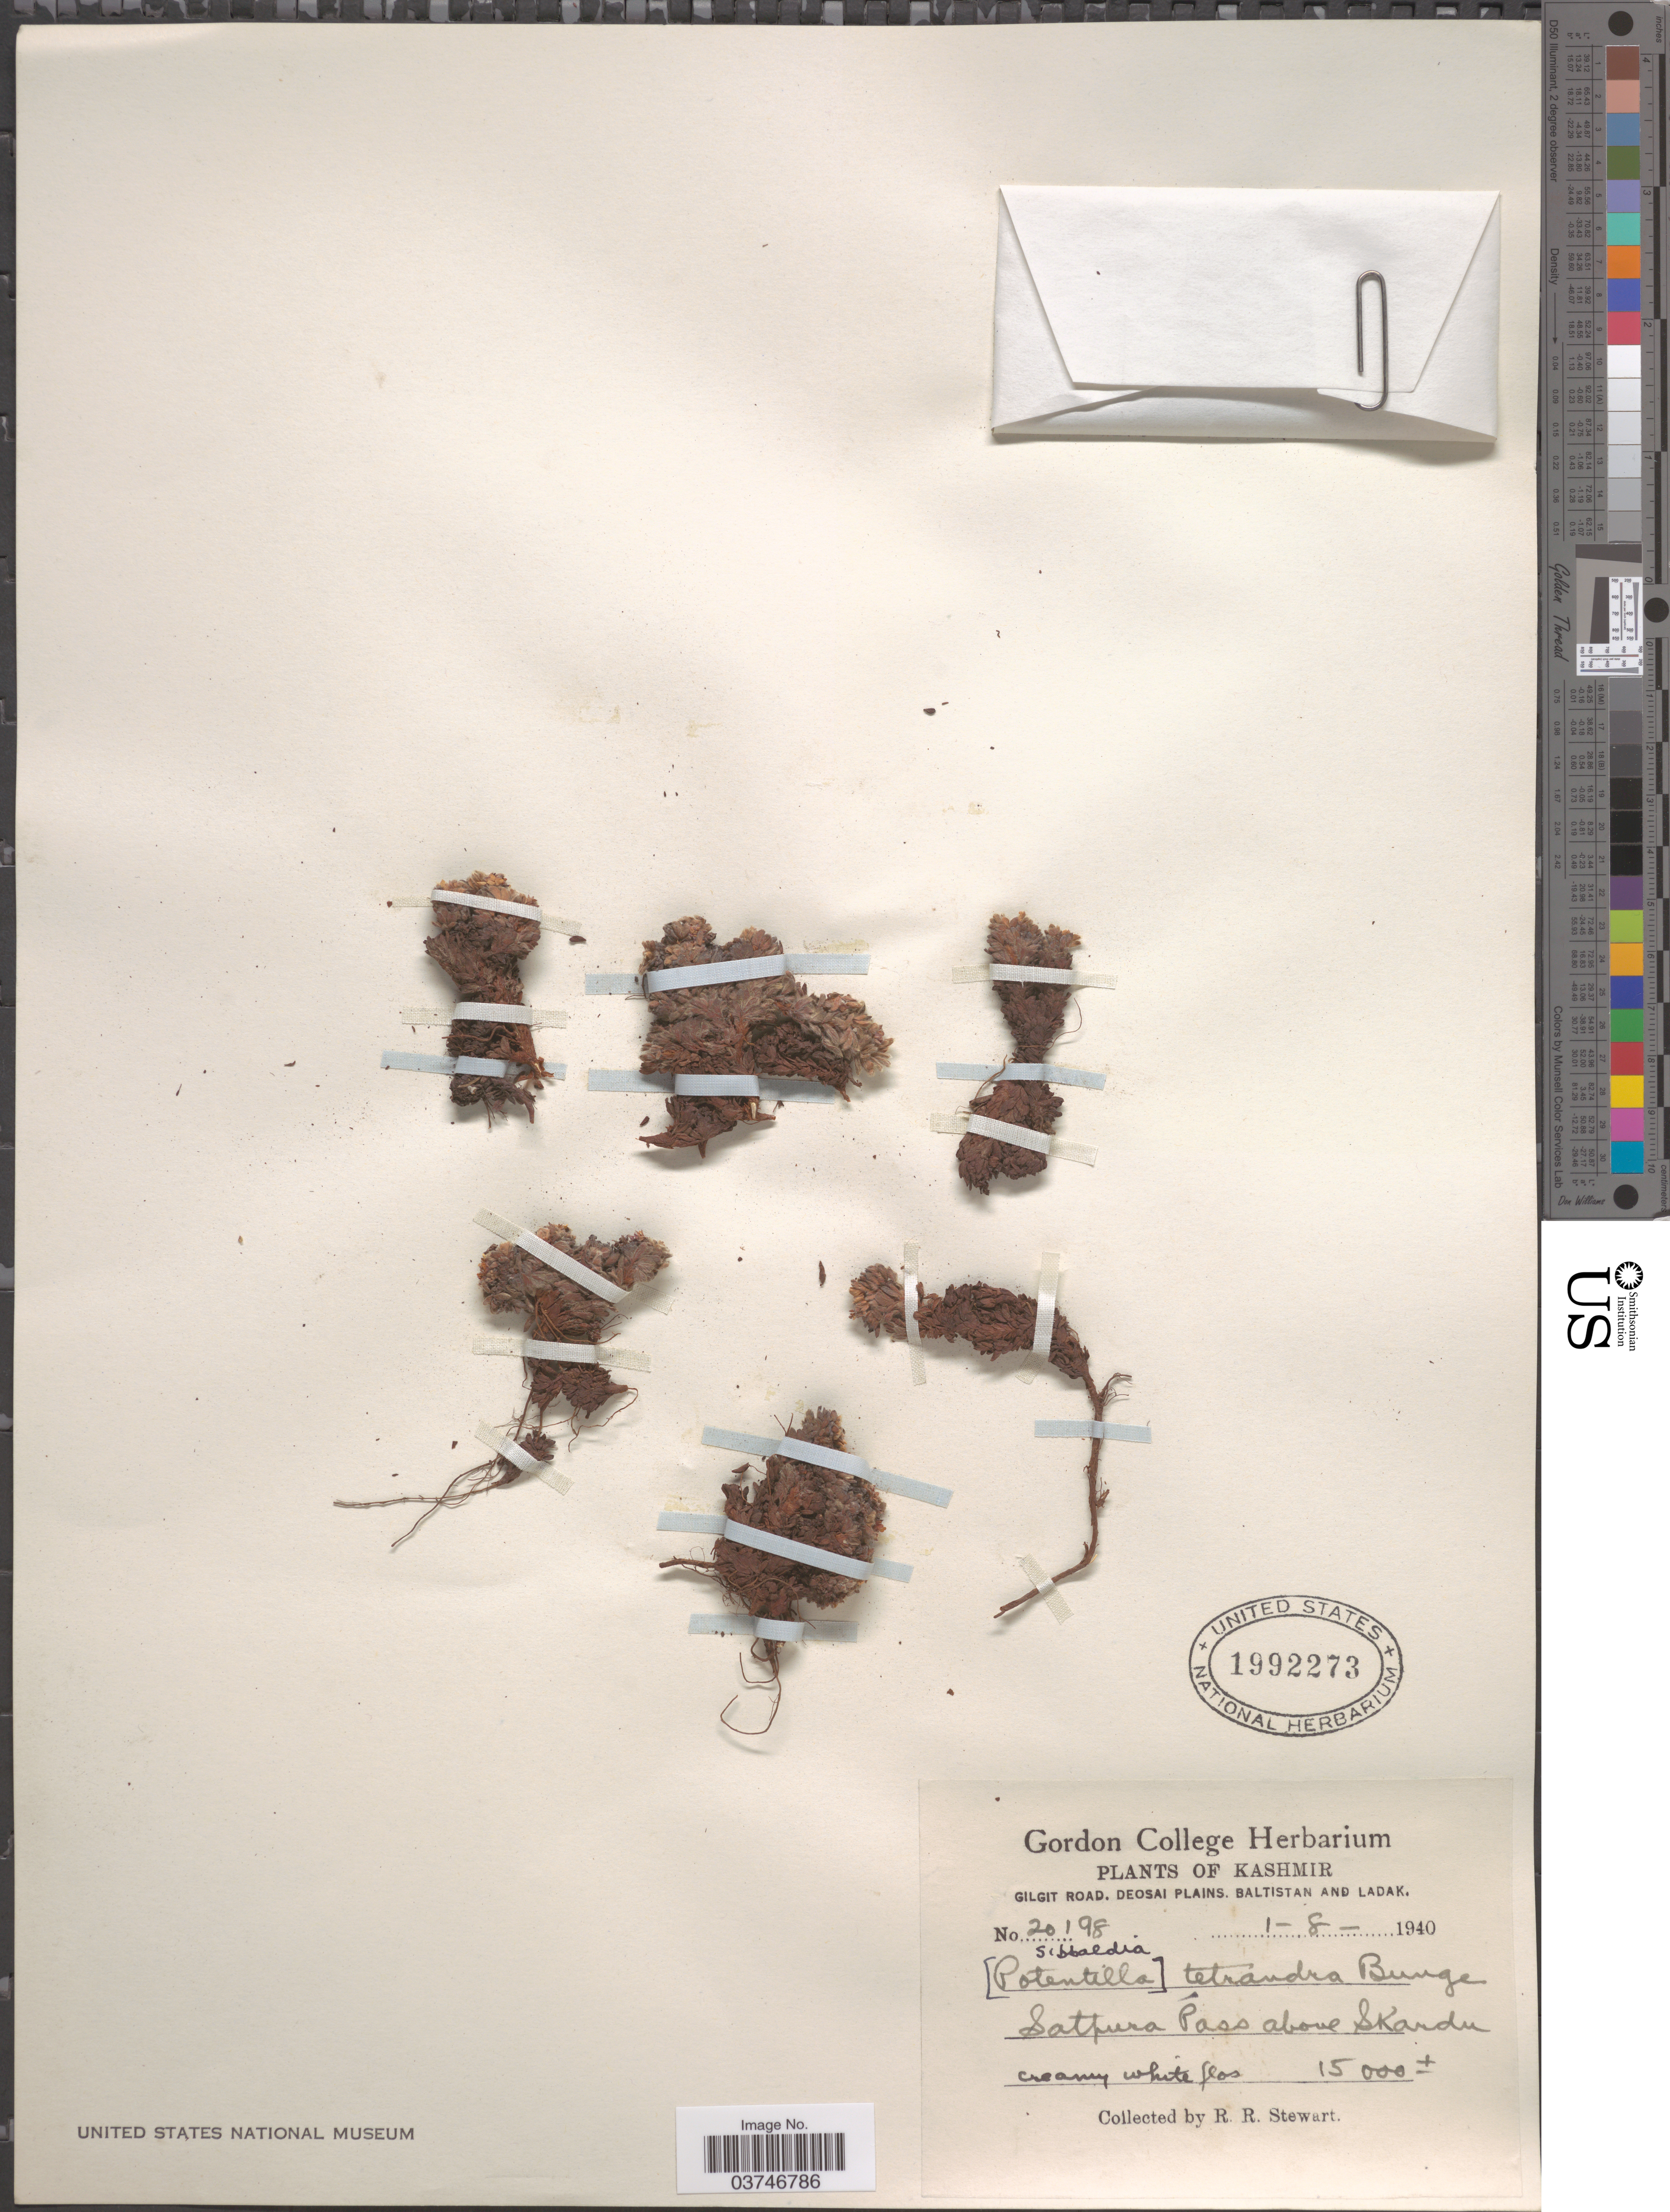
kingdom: Plantae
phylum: Tracheophyta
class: Magnoliopsida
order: Rosales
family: Rosaceae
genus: Sibbaldia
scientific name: Sibbaldia tetrandra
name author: Bunge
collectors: R. Stewart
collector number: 20198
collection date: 1940-08-01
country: Pakistan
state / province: Gilgit-Baltistan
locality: Kashmir. Gilgit Road, Deosai Plains, Baltistan and Ladak. Satpura Pass above Skardu.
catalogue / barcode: US 1992273